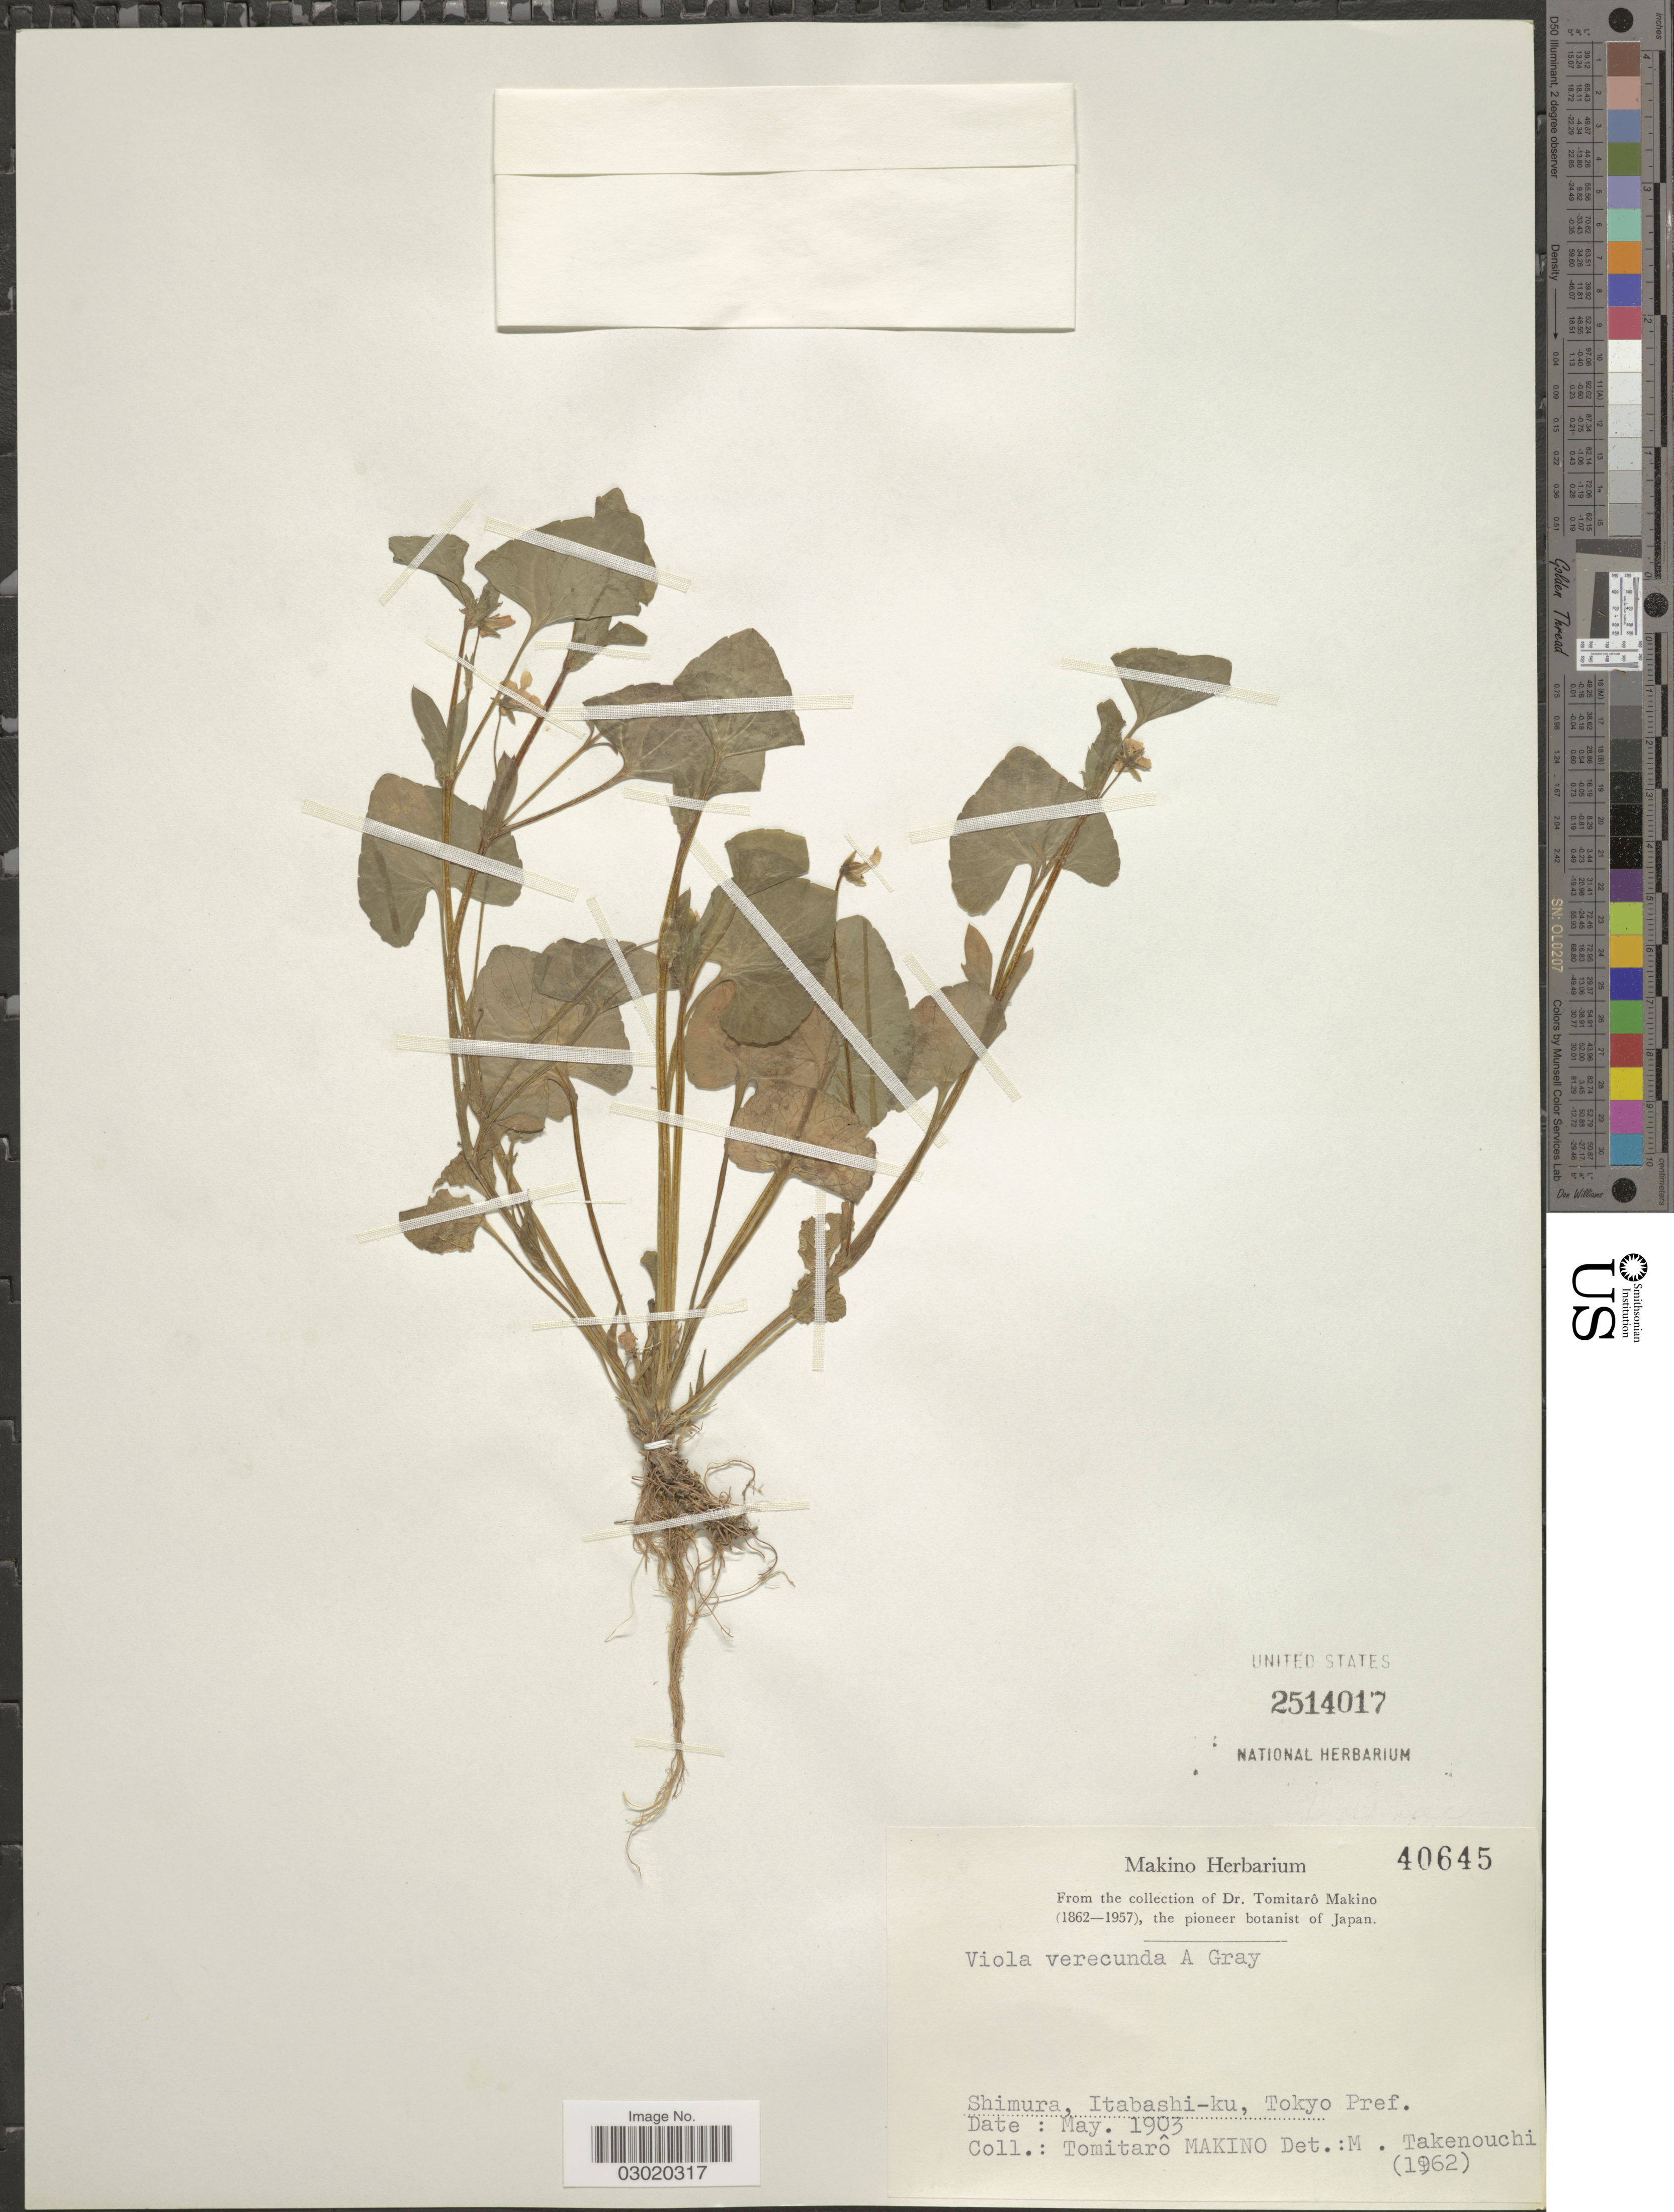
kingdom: Plantae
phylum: Tracheophyta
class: Magnoliopsida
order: Malpighiales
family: Violaceae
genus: Viola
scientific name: Viola verecunda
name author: A. Gray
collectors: T. Makino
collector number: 40645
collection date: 1903-05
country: Japan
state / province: Tokyo, Federal City of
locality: Shimura, Itabashi-ku, Tokyo Pref.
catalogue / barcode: US 2514017